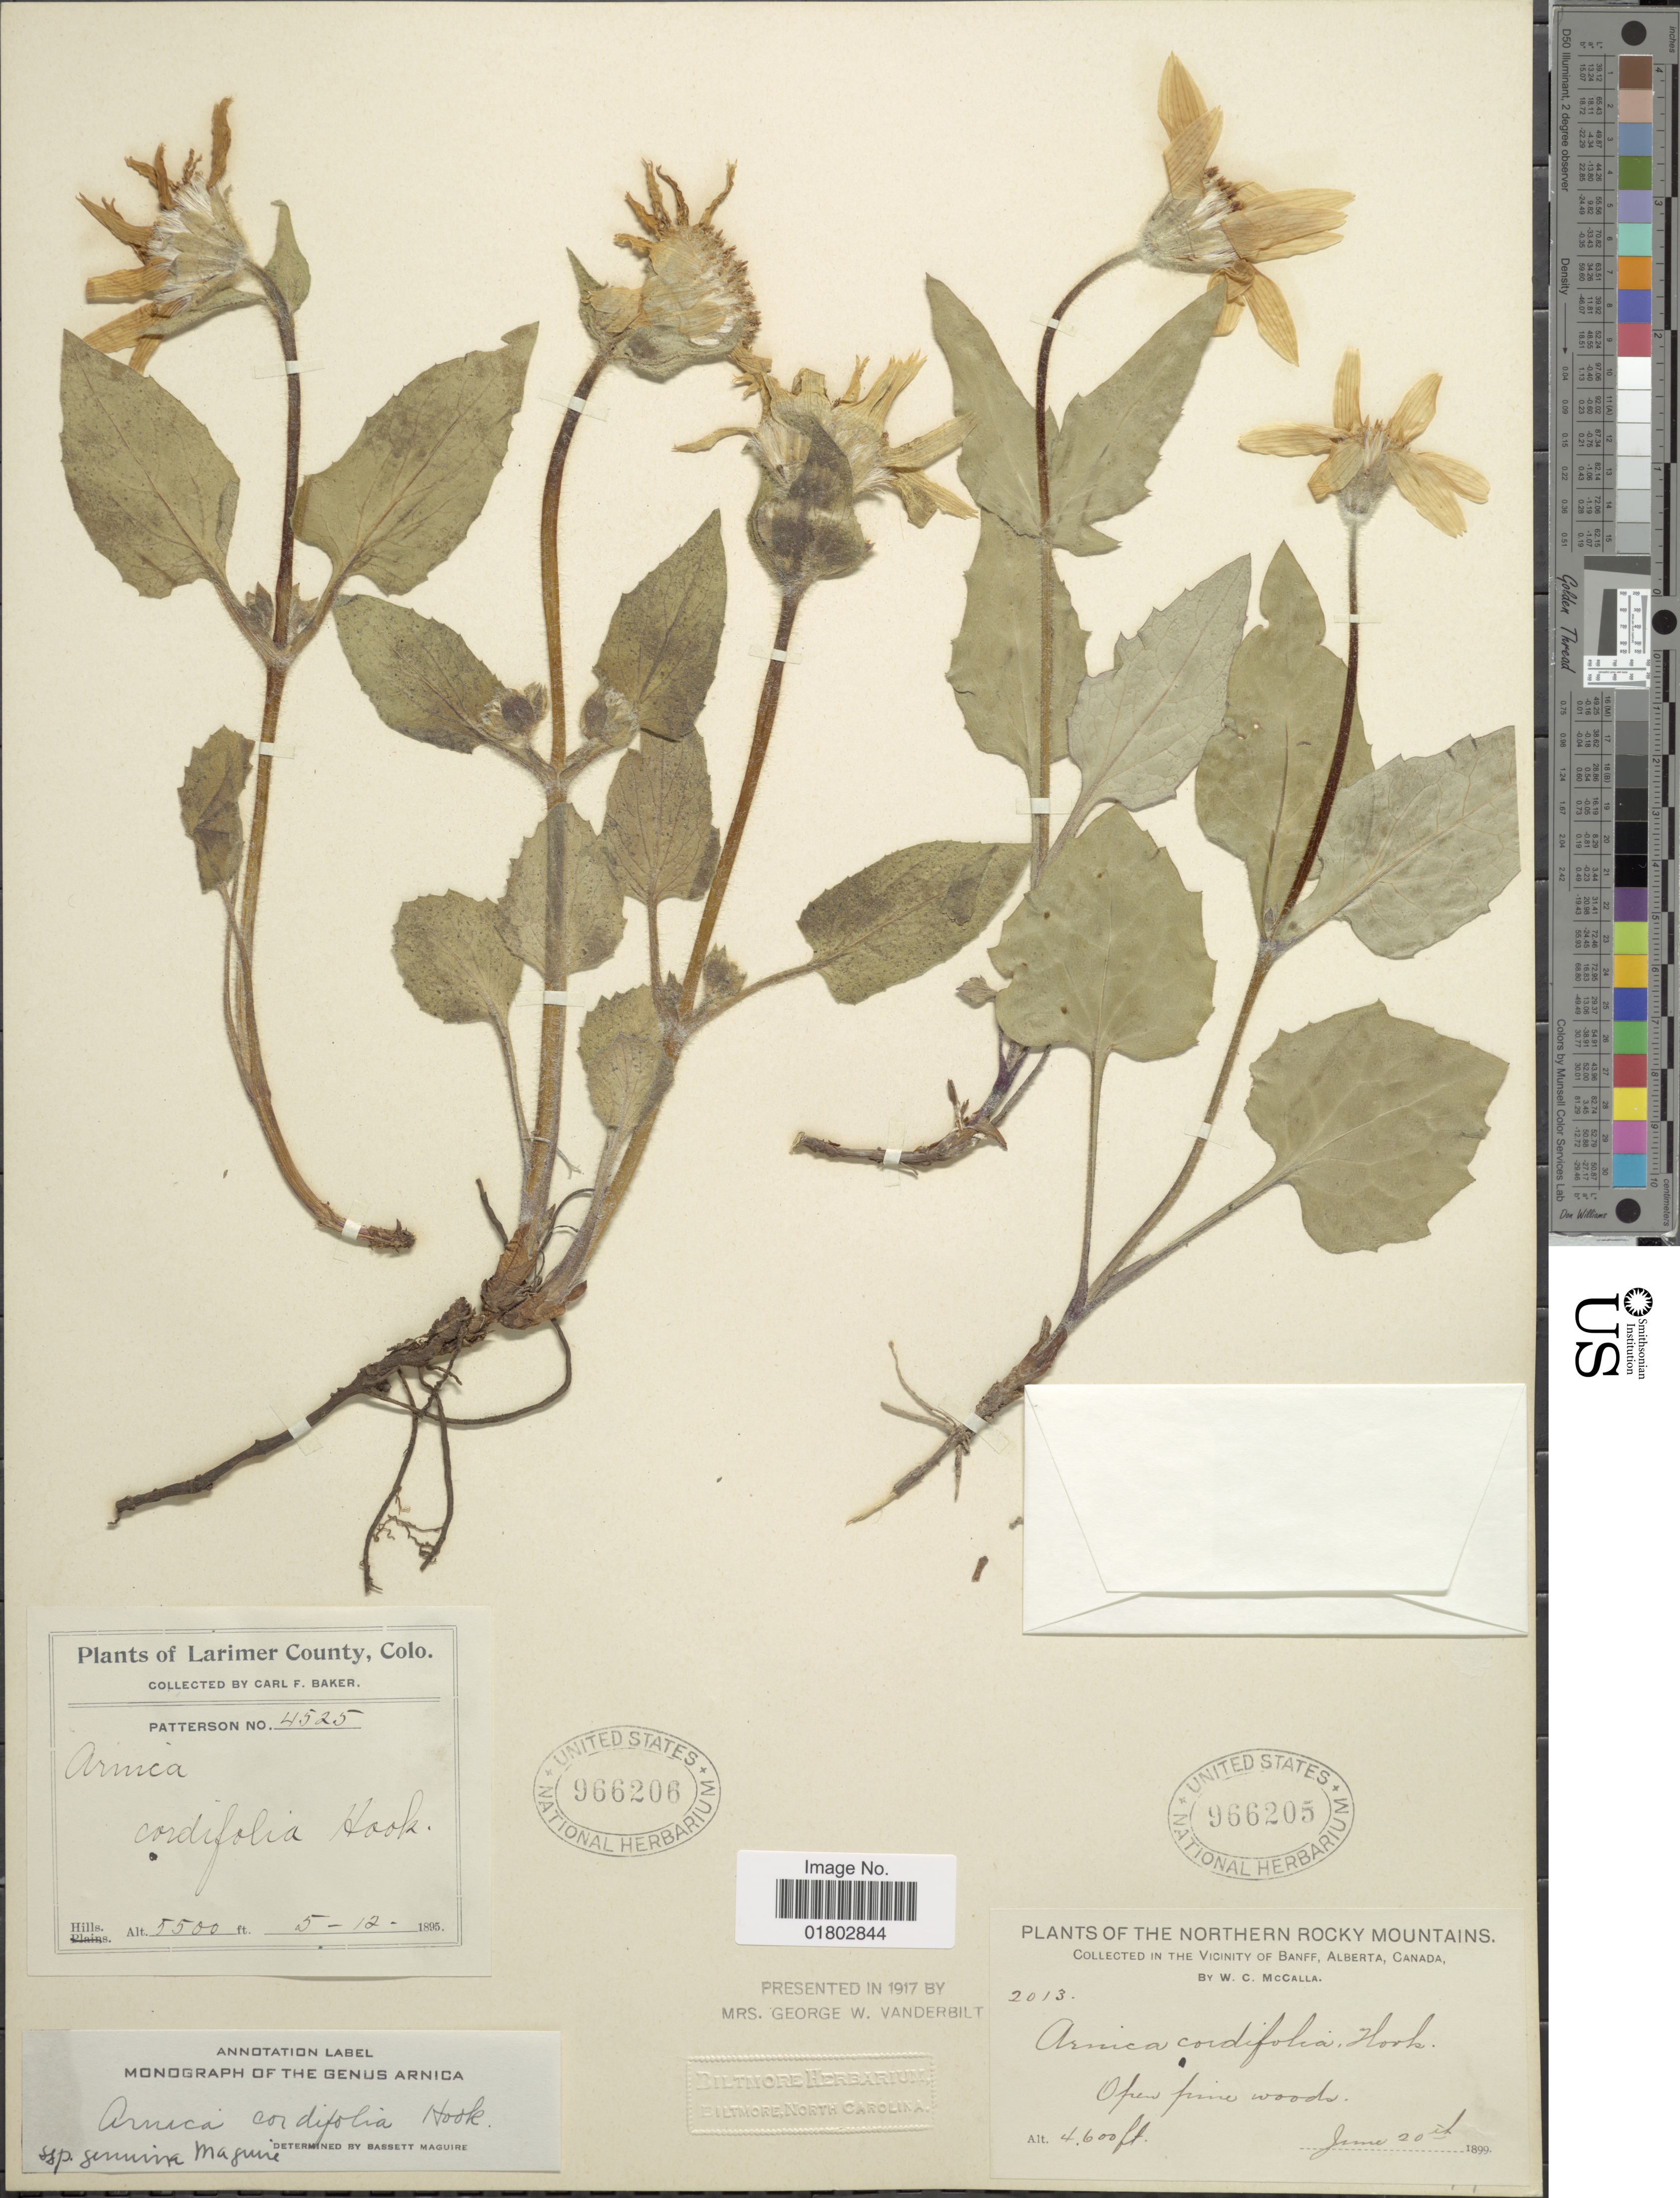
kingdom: Plantae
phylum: Tracheophyta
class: Magnoliopsida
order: Asterales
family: Asteraceae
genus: Arnica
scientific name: Arnica cordifolia subsp. genuina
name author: Maguire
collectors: C. F. Baker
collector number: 4525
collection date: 1895-05-12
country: United States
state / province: Colorado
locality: Larimer County, Patterson, hills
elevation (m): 1676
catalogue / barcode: US 966206